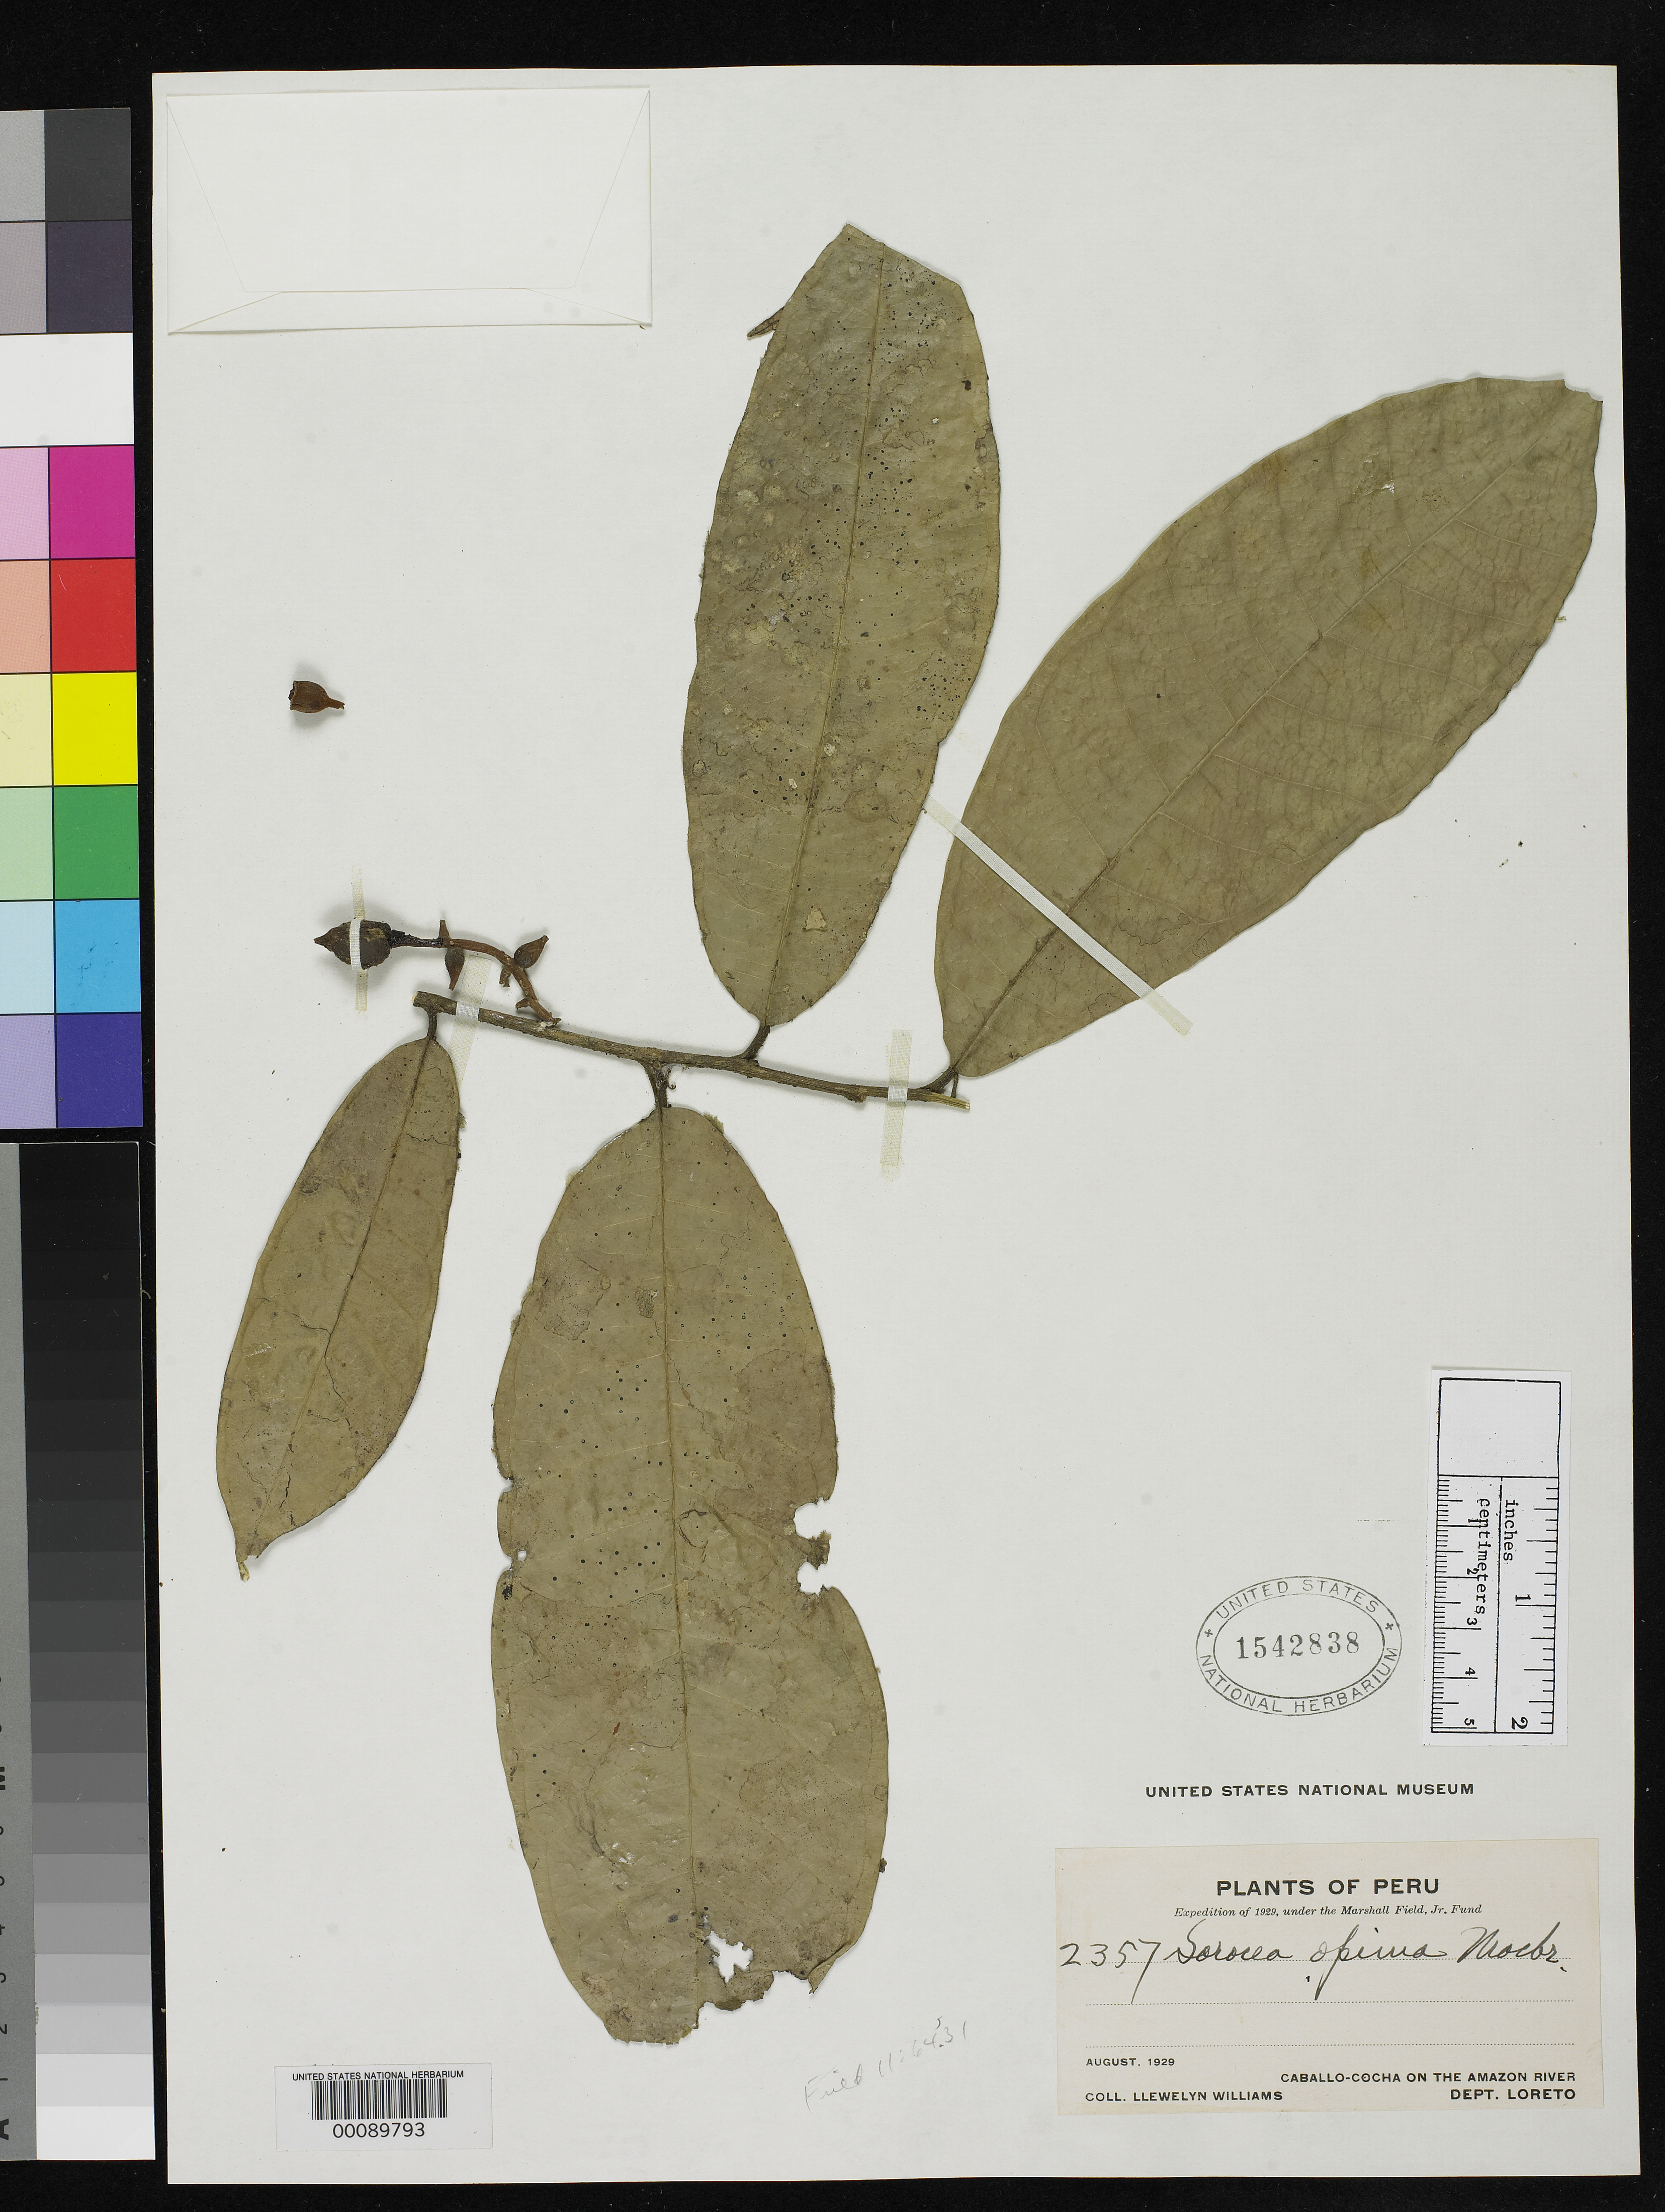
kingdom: Plantae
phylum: Tracheophyta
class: Magnoliopsida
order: Rosales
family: Moraceae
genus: Sorocea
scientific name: Sorocea opima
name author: J.F. Macbr.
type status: Isotype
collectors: Ll. Williams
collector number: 2357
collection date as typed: Aug 1929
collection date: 1929-08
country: Peru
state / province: Loreto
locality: Caballo-cocha, Amazon River.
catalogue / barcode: US 1542838